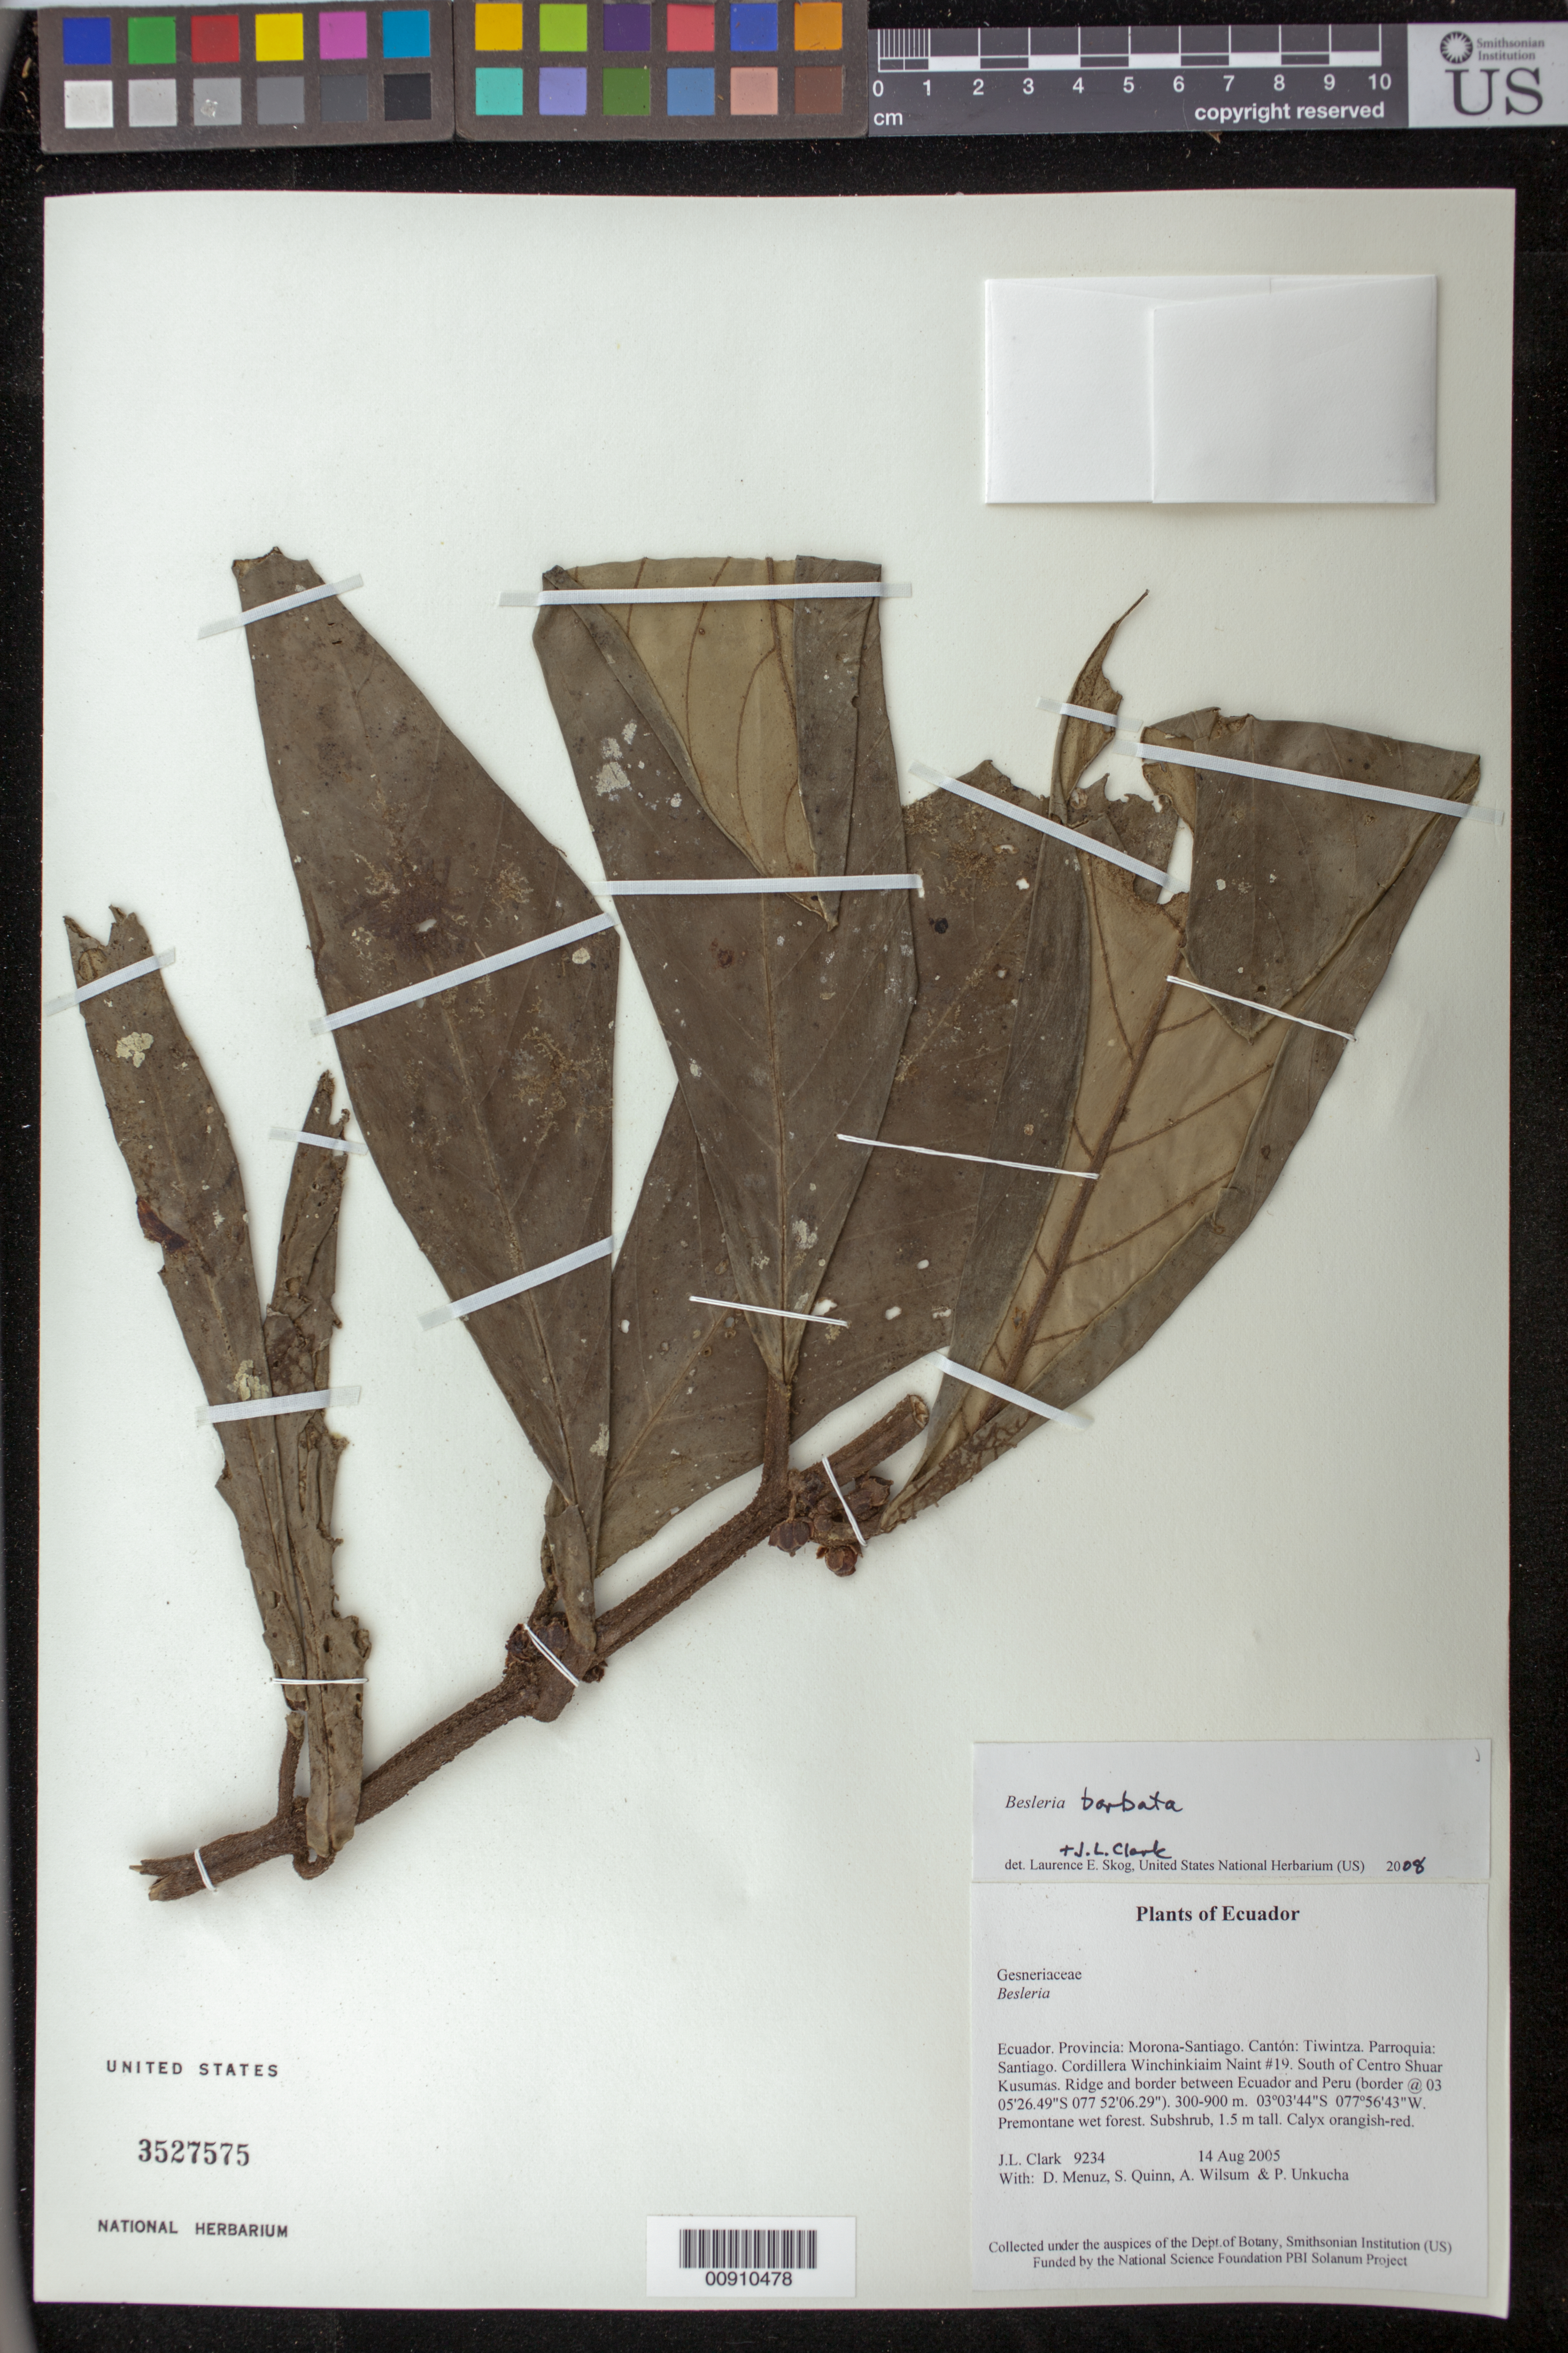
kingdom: Plantae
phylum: Tracheophyta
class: Magnoliopsida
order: Lamiales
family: Gesneriaceae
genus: Besleria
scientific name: Besleria barbata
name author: (Poepp.) Hanst.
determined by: Clark, J. L.; Skog, Laurence E.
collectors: J. L. Clark, D. Menuz, S. Quinn, A. Wilsum & P. Unkucha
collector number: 9234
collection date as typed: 14 Aug 2005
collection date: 2005-08-14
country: Ecuador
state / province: Morona-Santiago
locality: Tiwintza. Parroquia: Santiago. Cordillera Winchinkiaim Naint #19. South of Centro Shuar Kusumas. Ridge and border between Ecuador and Peru (border @ 03°05'26.49"S 077°52'06.29")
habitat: Premontane wet forest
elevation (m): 300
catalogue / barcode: US 3527575